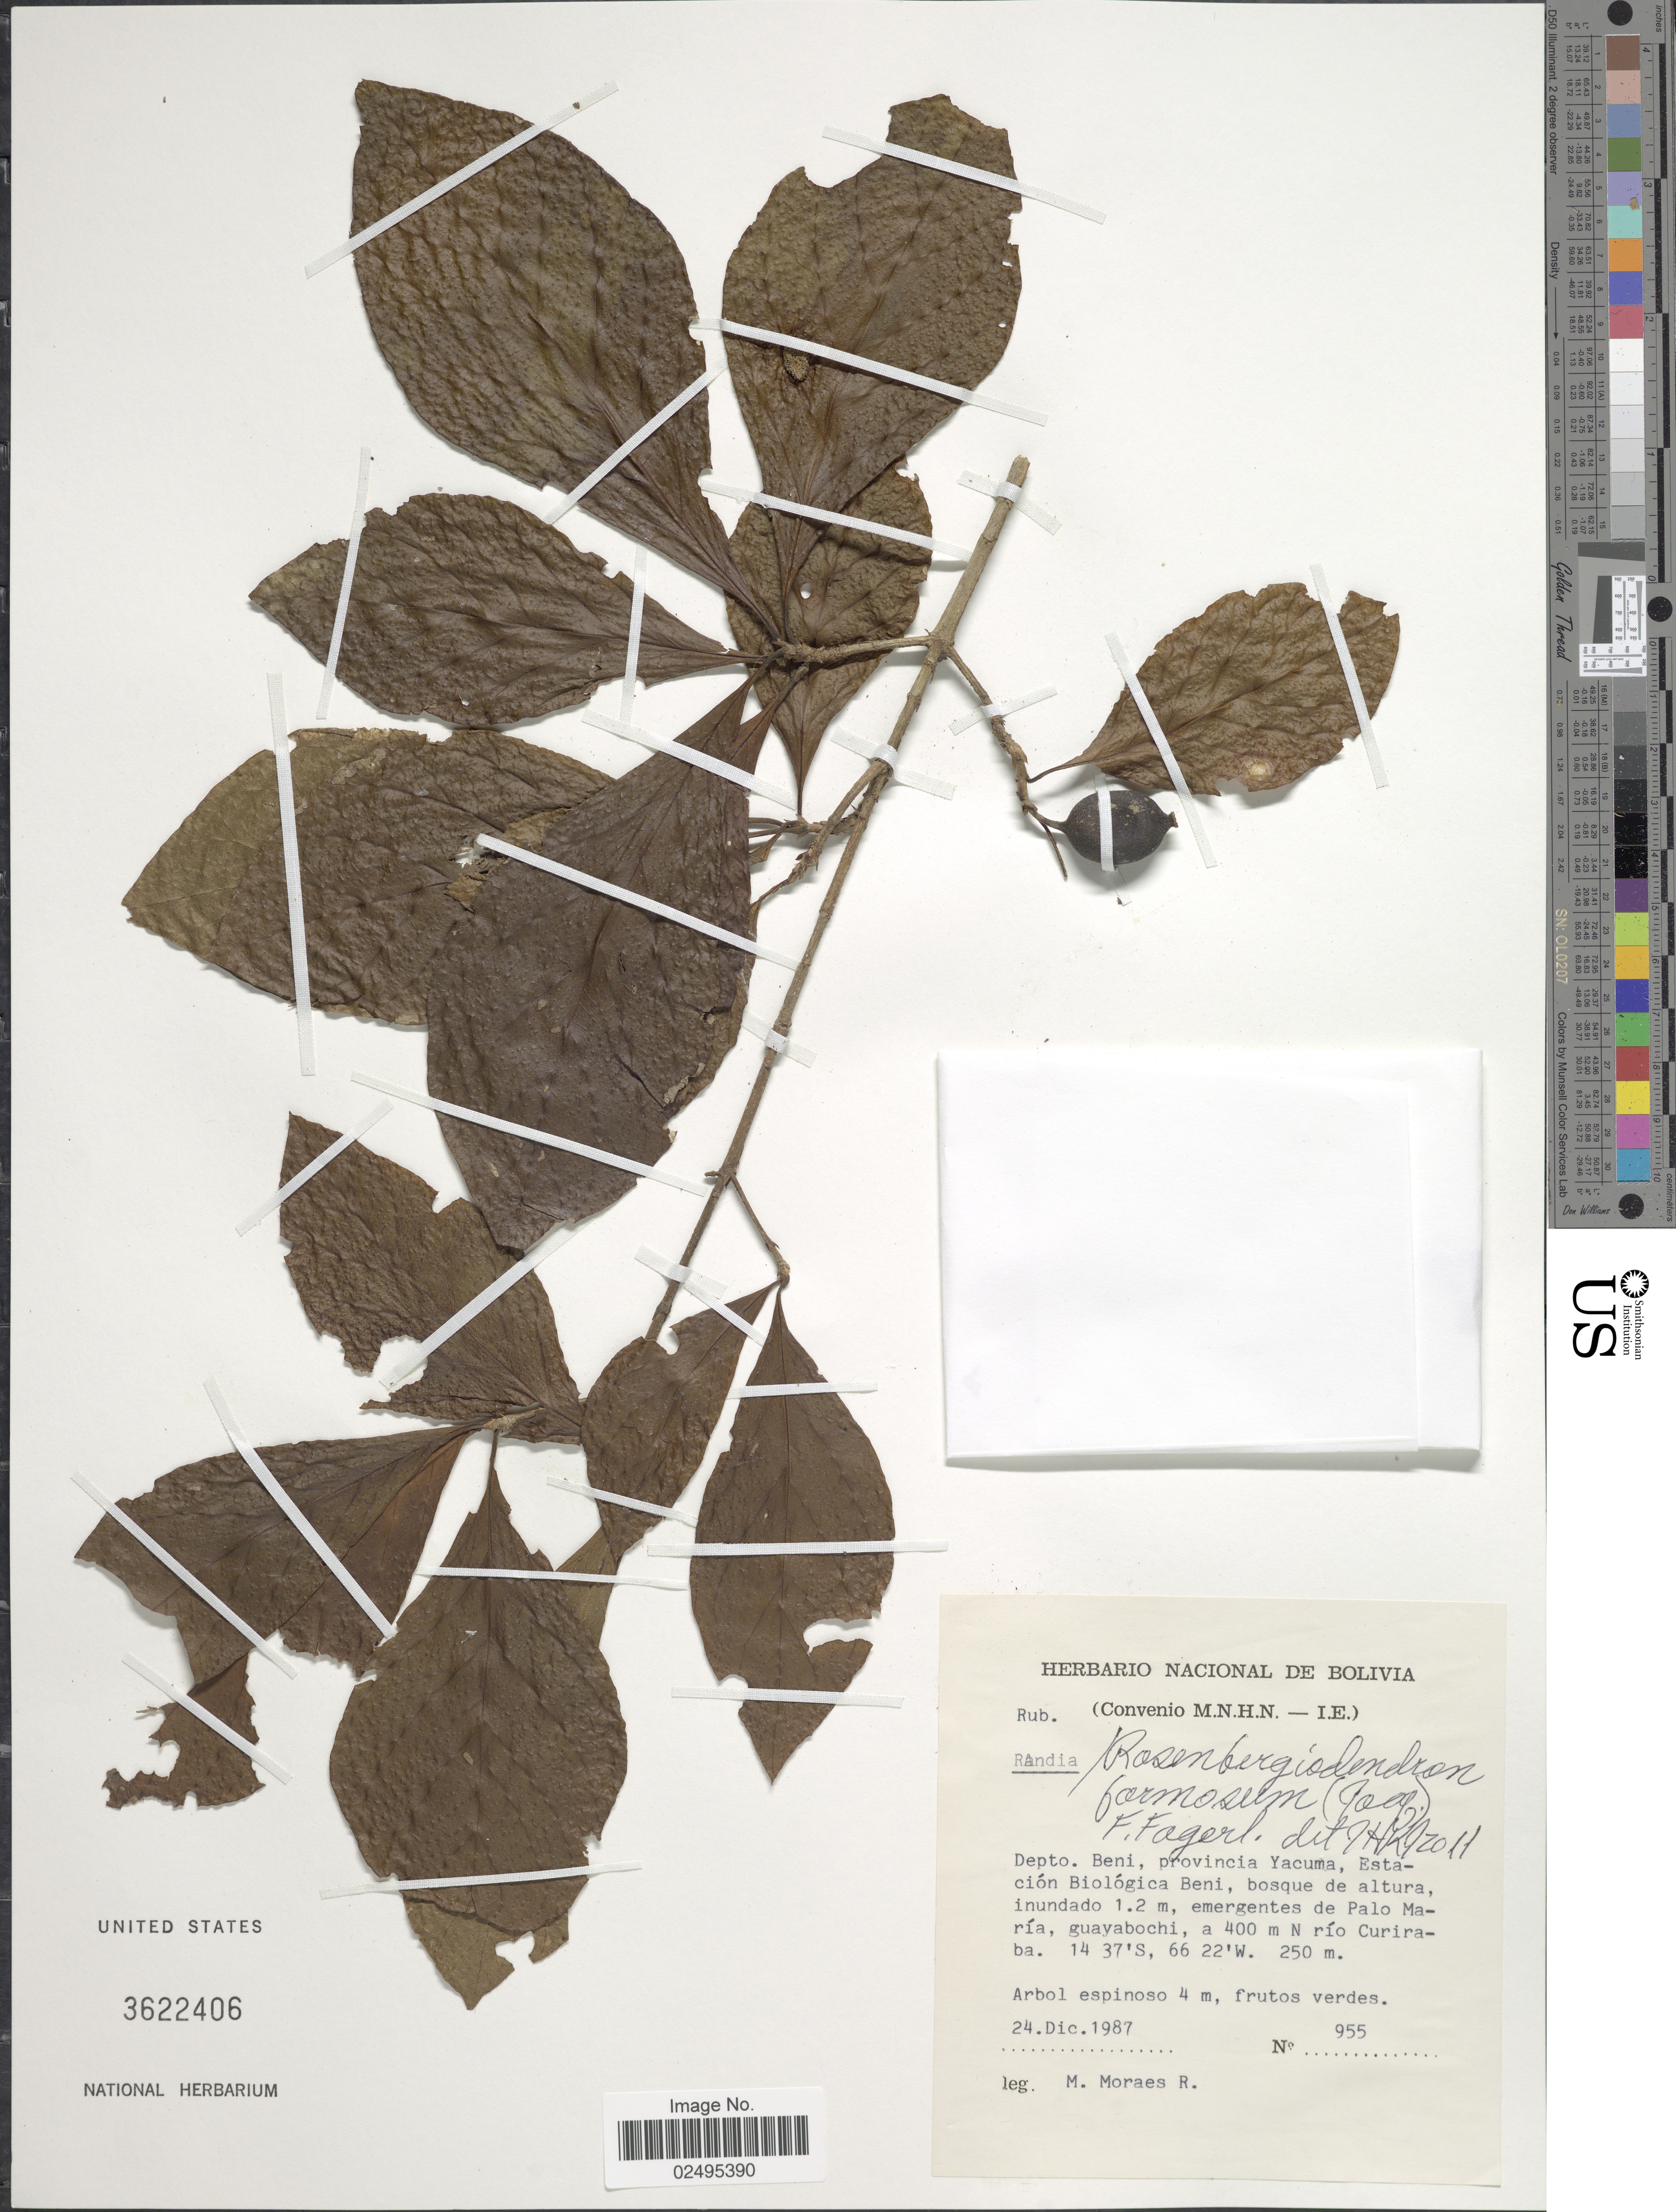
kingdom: Plantae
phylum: Tracheophyta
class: Magnoliopsida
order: Gentianales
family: Rubiaceae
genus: Rosenbergiodendron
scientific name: Rosenbergiodendron formosum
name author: (Jacq.) Fagerl.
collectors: M. Moraes R.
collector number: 955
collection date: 1987-12-24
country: Bolivia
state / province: Beni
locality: Provinca Yacuma, Estacion Biologica Beni, bosque de altura, inundado 1.2 m, emergentes de Palo maria, guayabochi, a 400 m N rio Curiraba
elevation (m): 250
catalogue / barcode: US 3622406